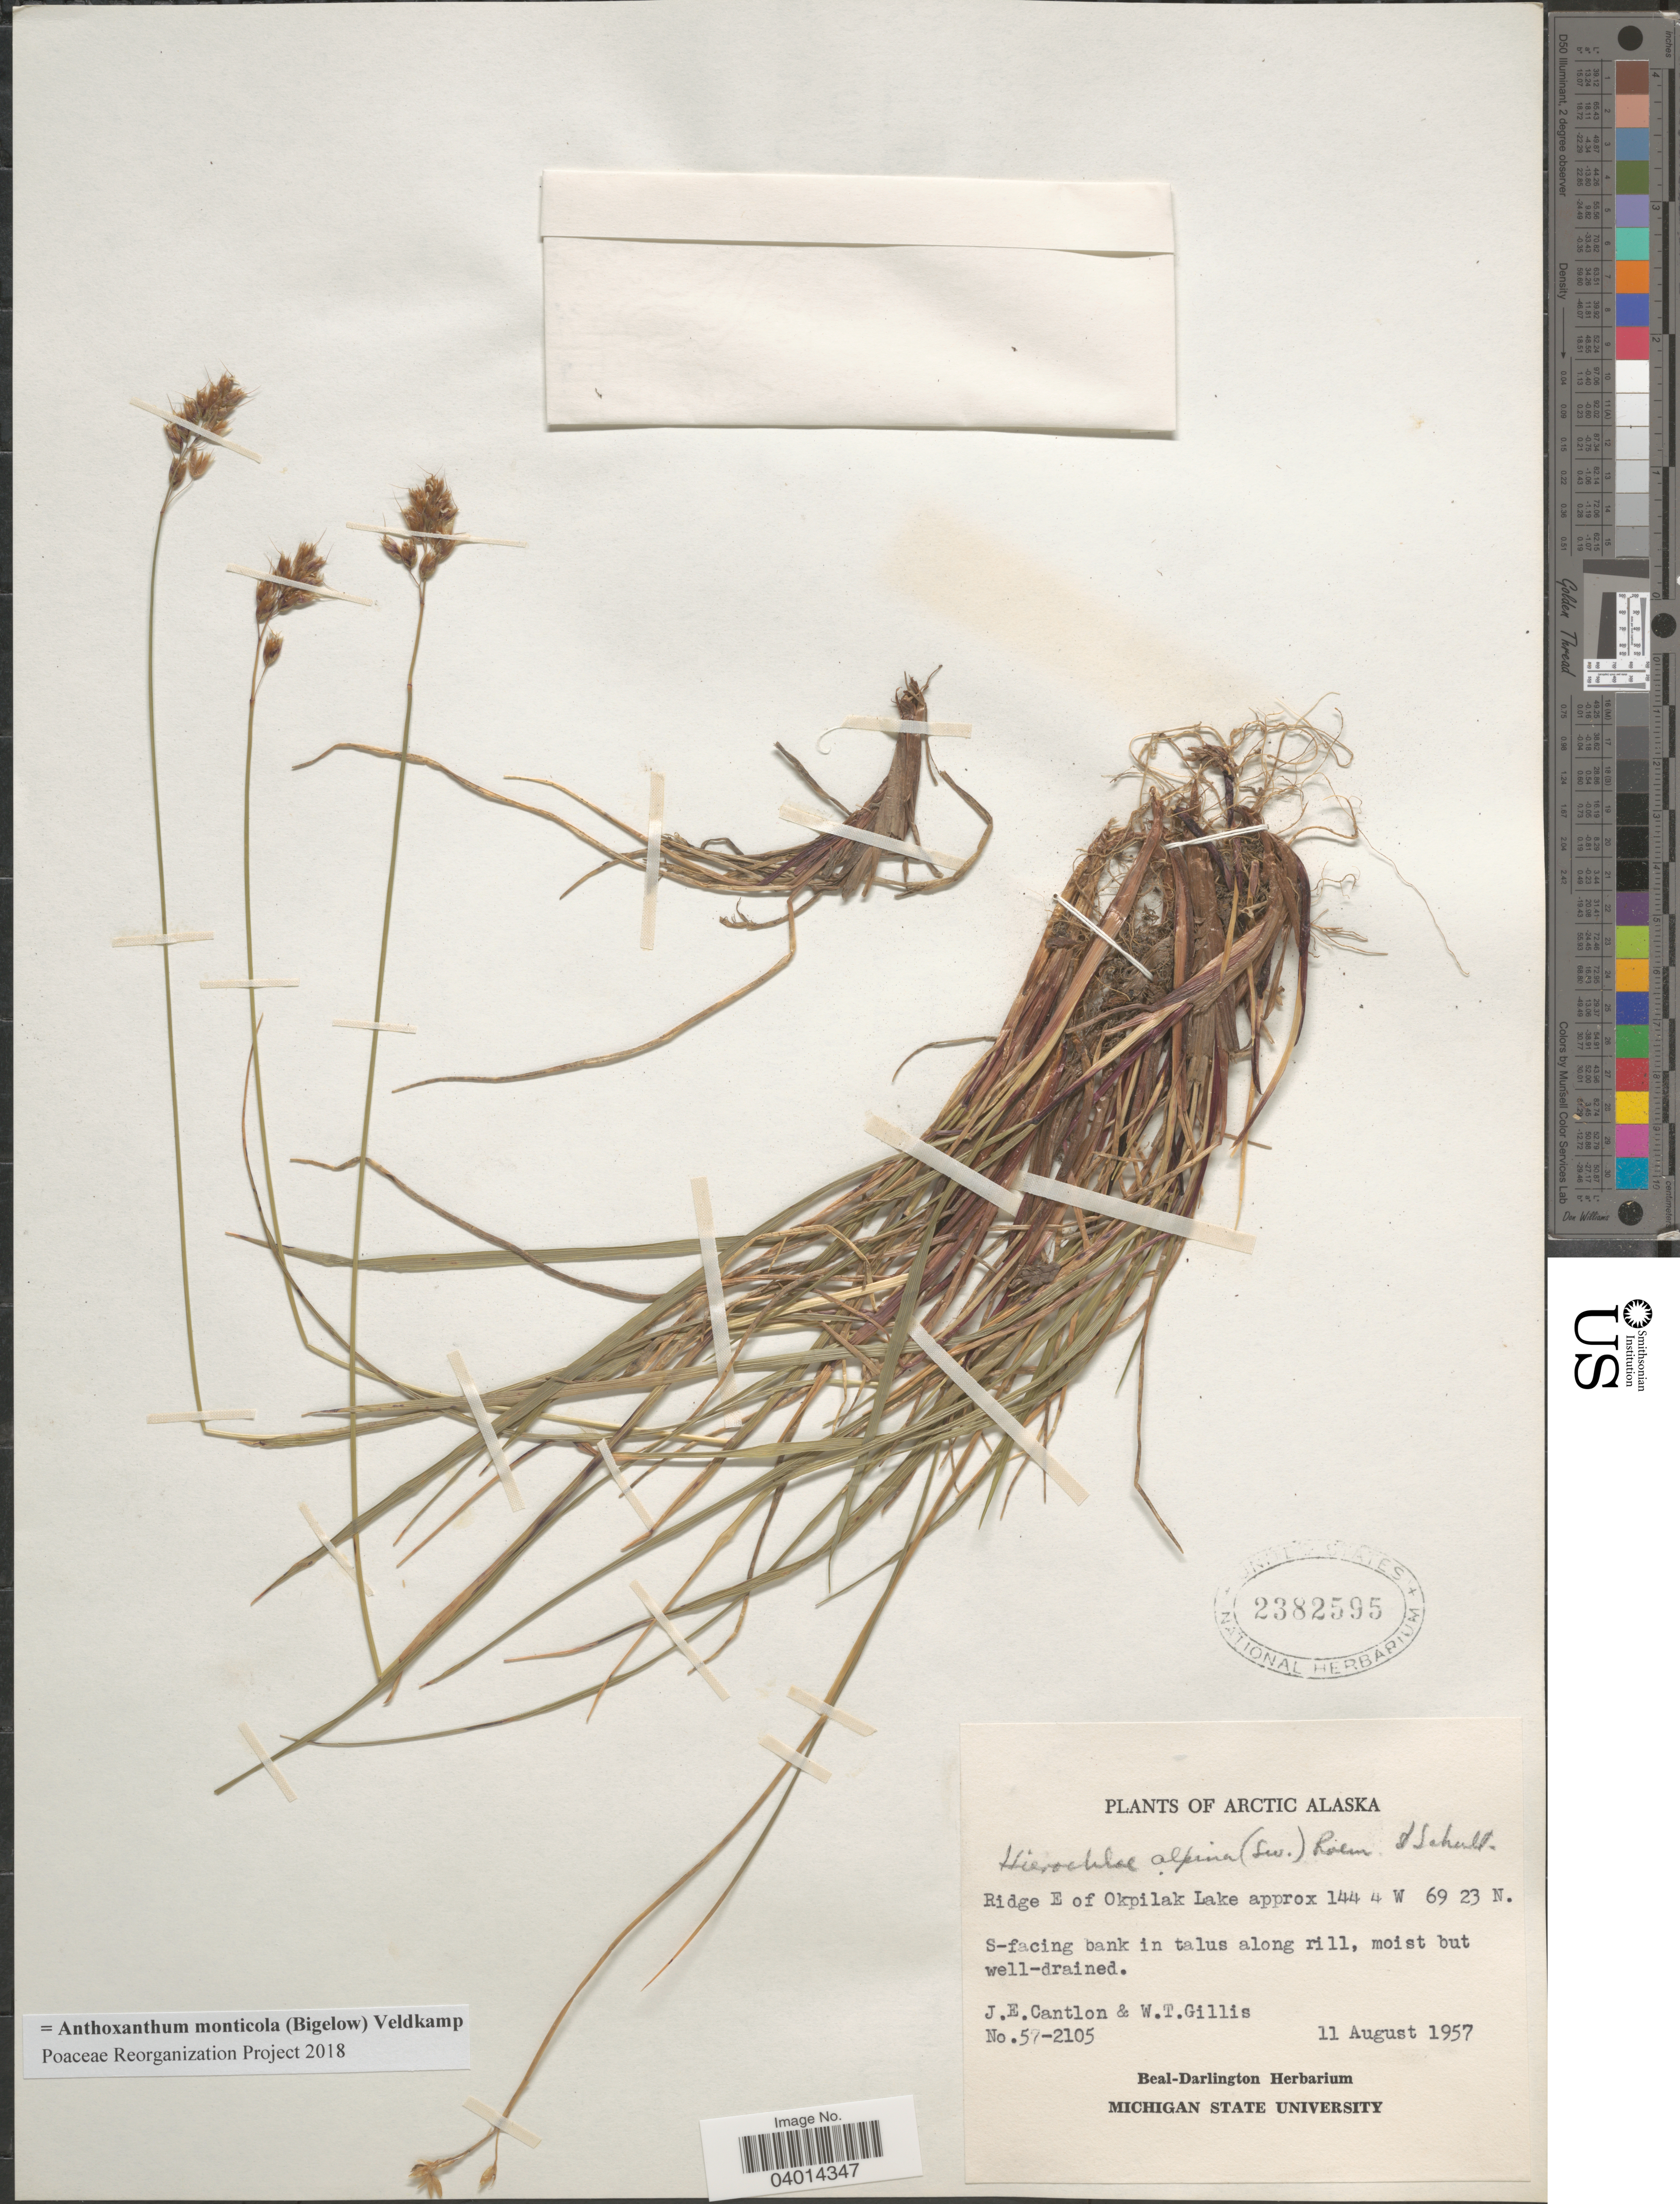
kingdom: Plantae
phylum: Tracheophyta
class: Liliopsida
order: Poales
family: Poaceae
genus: Anthoxanthum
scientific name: Anthoxanthum monticola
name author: (Bigelow) Veldkamp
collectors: J. Cantlon & W. T. Gillis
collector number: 57-2105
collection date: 1957-08-11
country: United States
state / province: Alaska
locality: Arctic Alaska. Ridge E of Okpilak Lake. S-facing bank in talus along rill, moist but well-drained.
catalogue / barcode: US 2382595